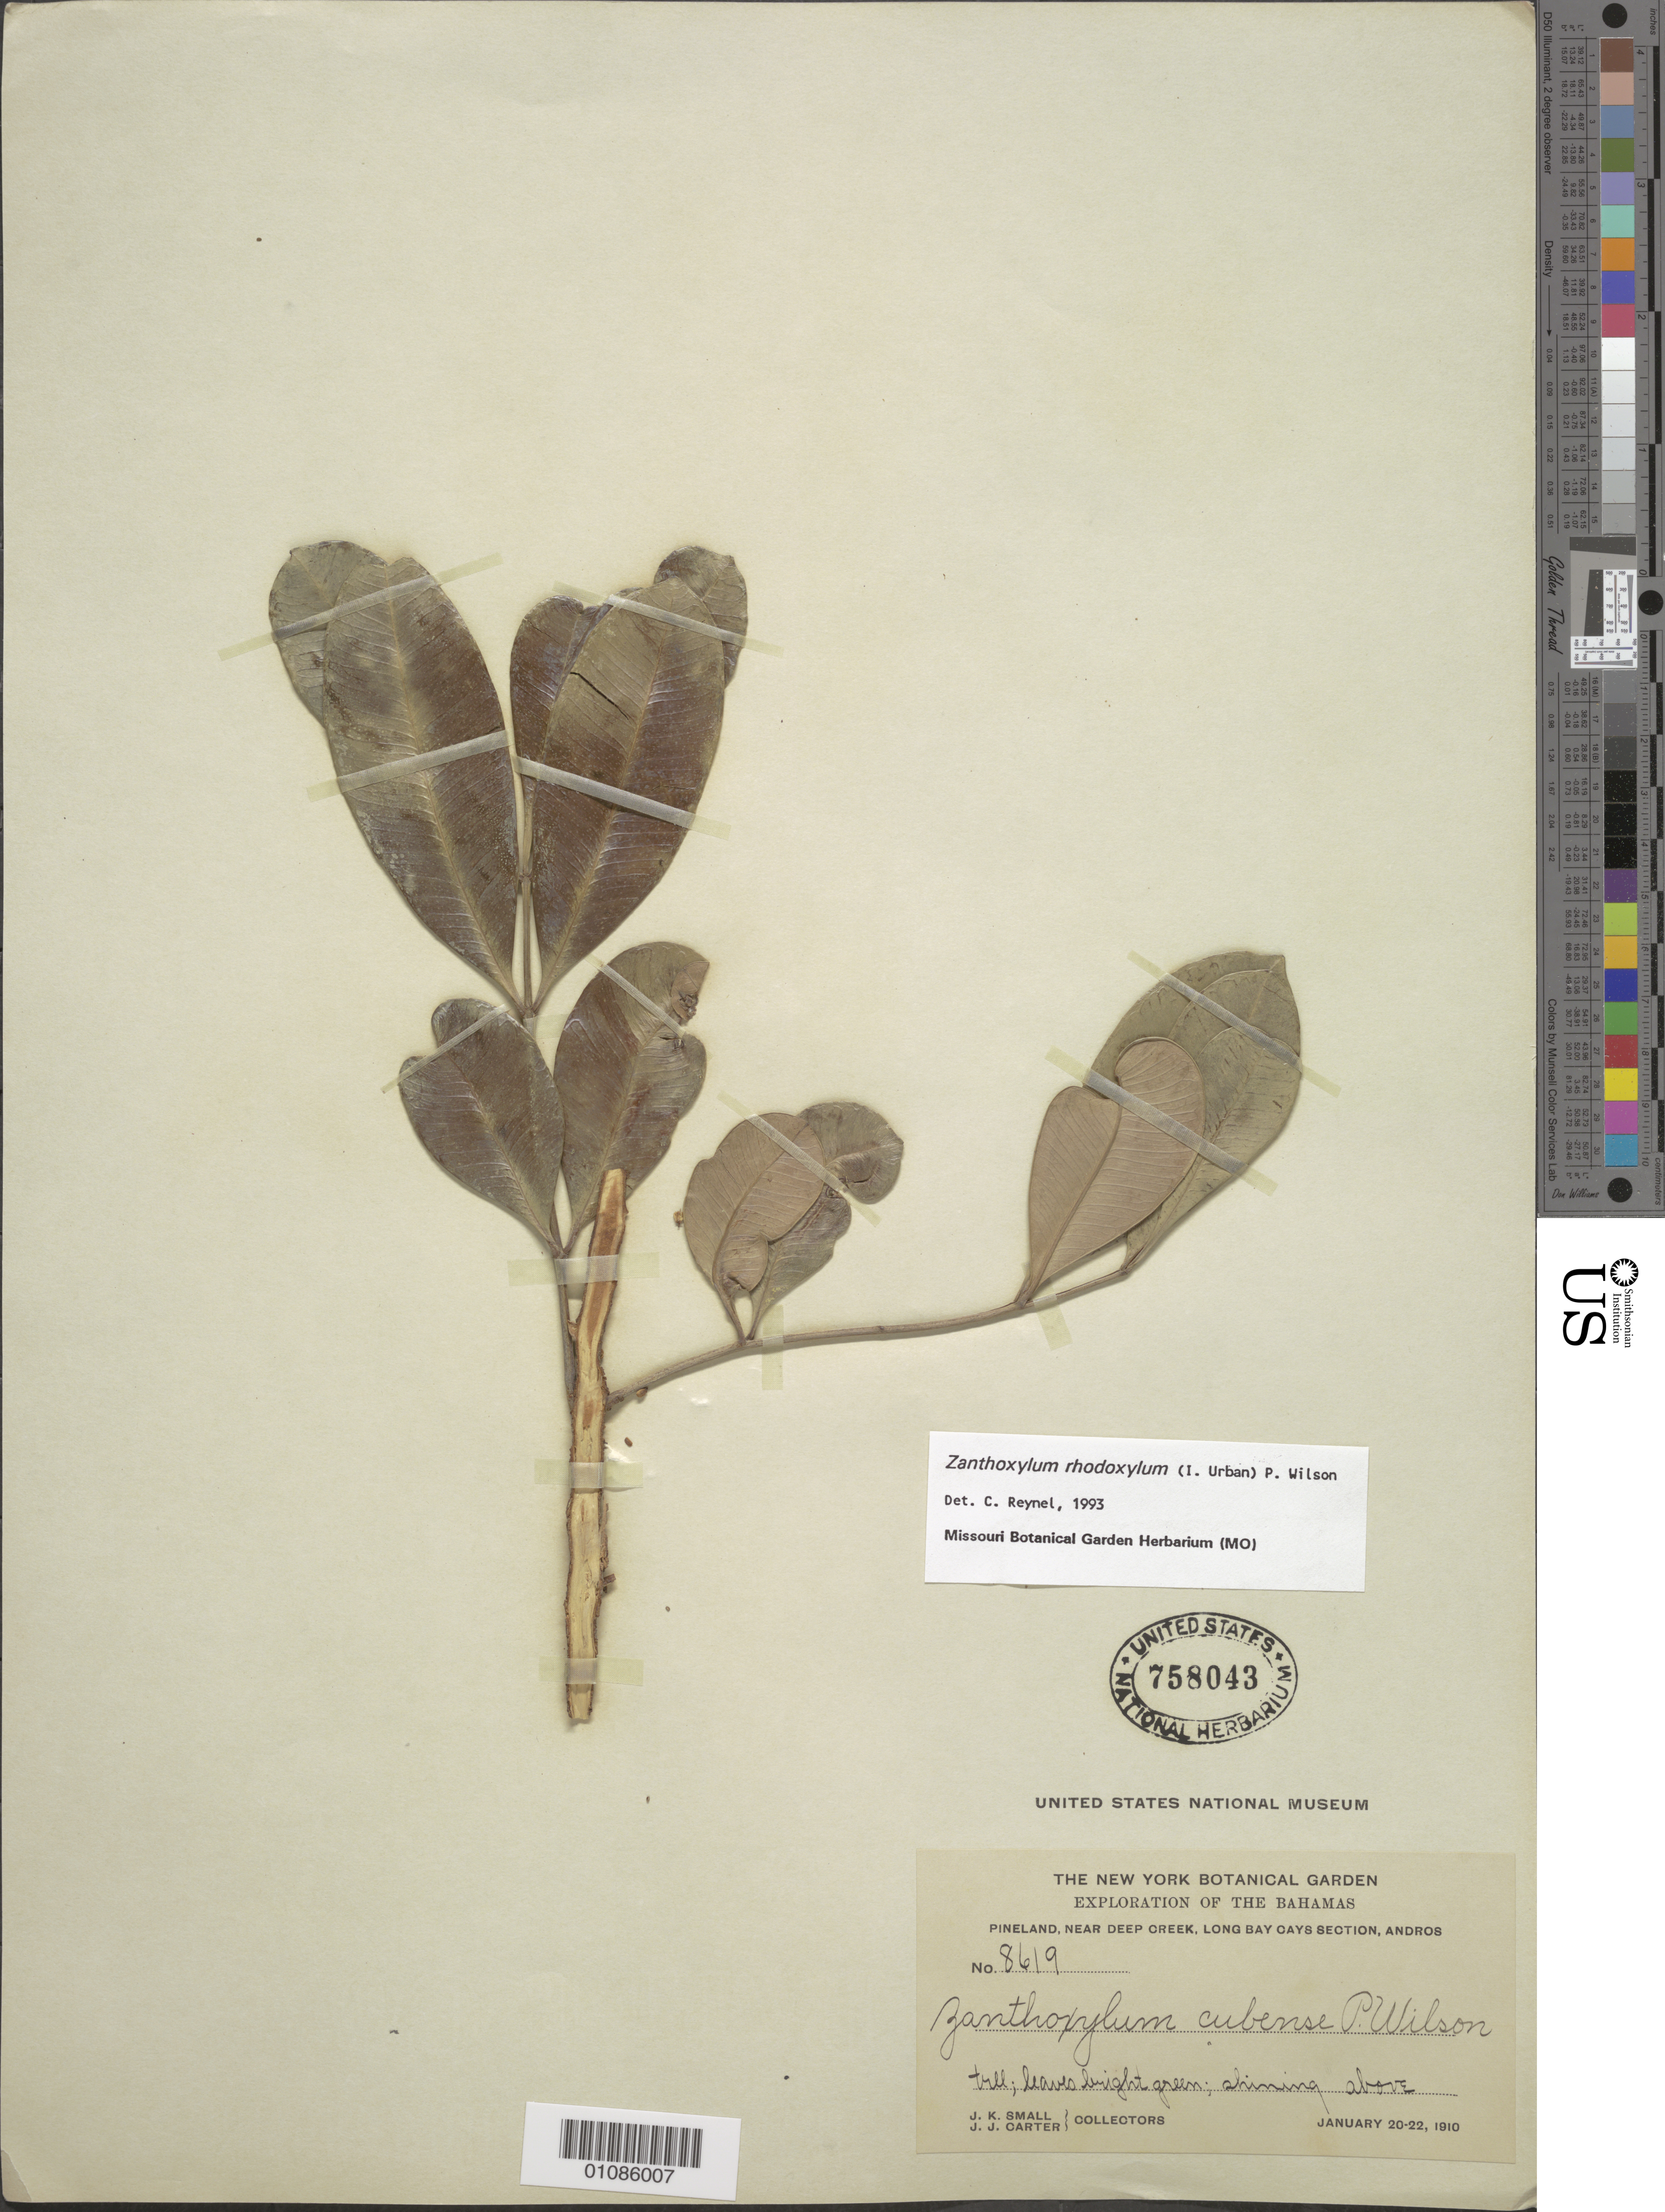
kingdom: Plantae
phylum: Tracheophyta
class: Magnoliopsida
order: Sapindales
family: Rutaceae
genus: Zanthoxylum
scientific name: Zanthoxylum rhodoxylon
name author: (Urb.) P. Wilson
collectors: J. K. Small & J. J. Carter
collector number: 8619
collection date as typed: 20 Jan 1910 to 22 Jan 1910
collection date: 1910-01-20/1910-01-22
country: Bahamas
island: Andros I.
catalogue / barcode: US 758043